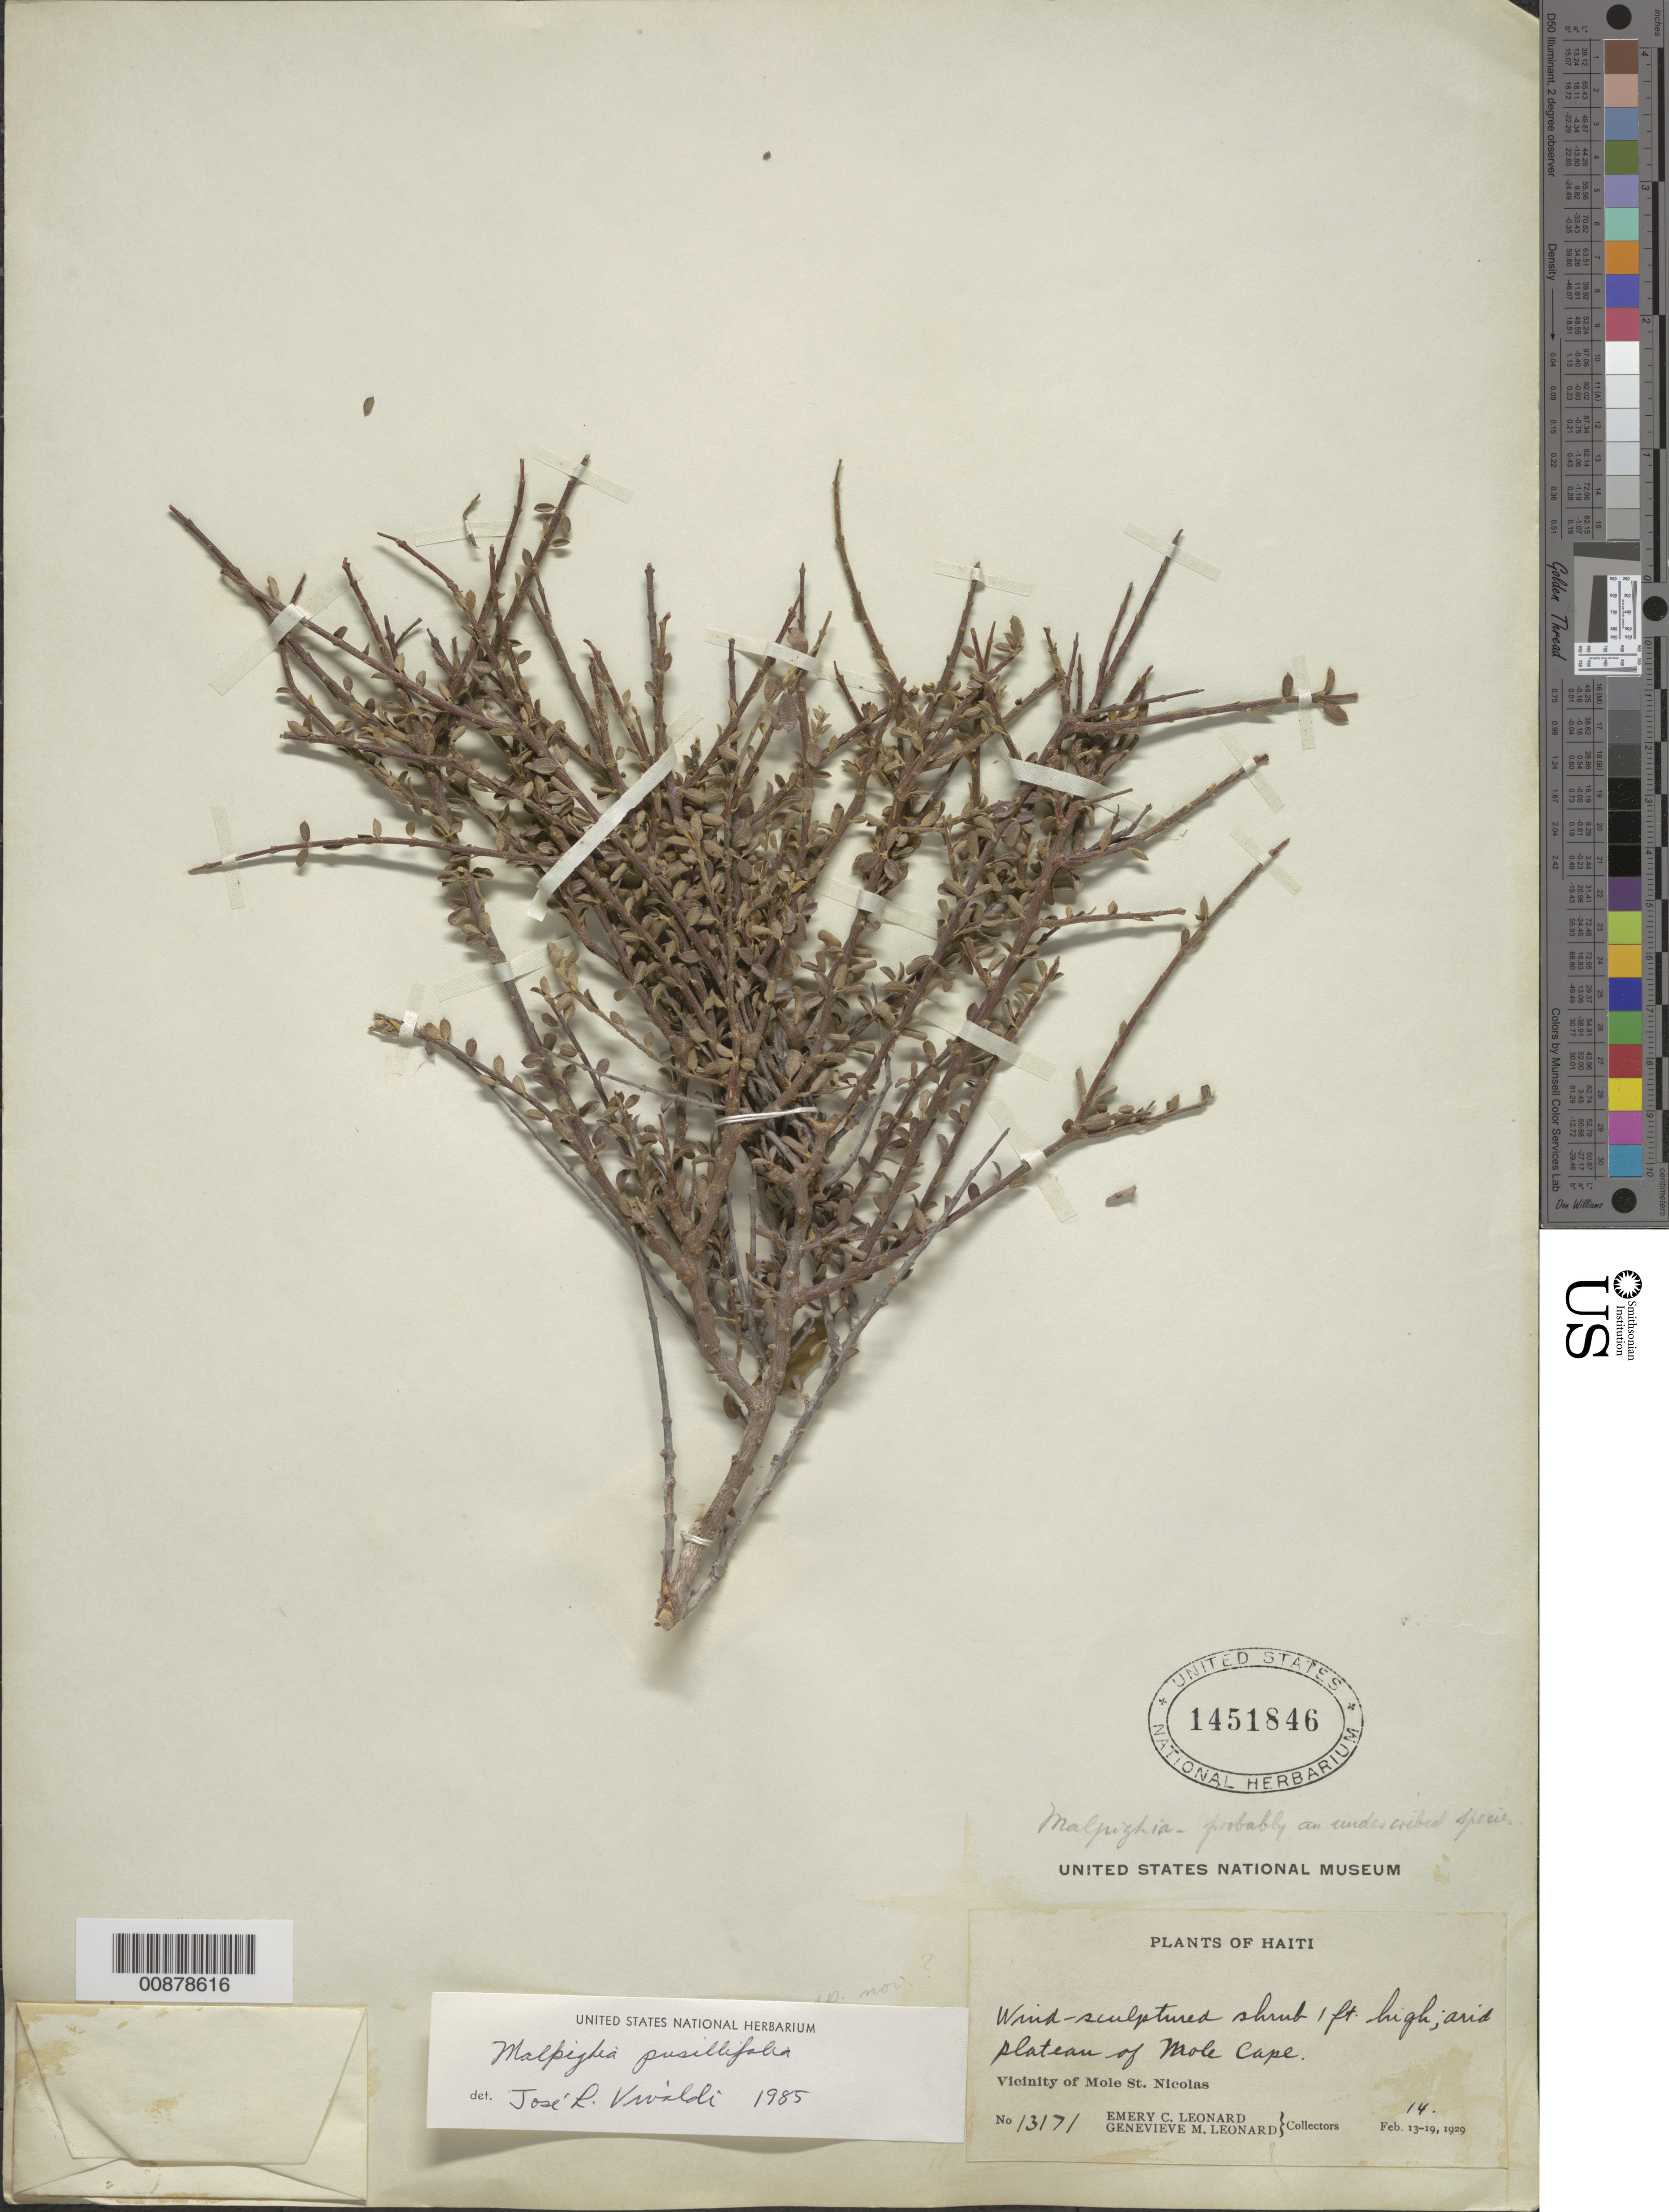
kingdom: Plantae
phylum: Tracheophyta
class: Magnoliopsida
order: Malpighiales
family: Malpighiaceae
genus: Malpighia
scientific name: Malpighia pusillifolia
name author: (Ekman & Nied.) F.K. Mey.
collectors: E. C. Leonard & G. M. Leonard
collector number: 13171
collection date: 1929-02-14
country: Haiti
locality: Arid plateau of Mole Cape. Vicinity of Mole St. Nicolas.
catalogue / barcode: US 1451846